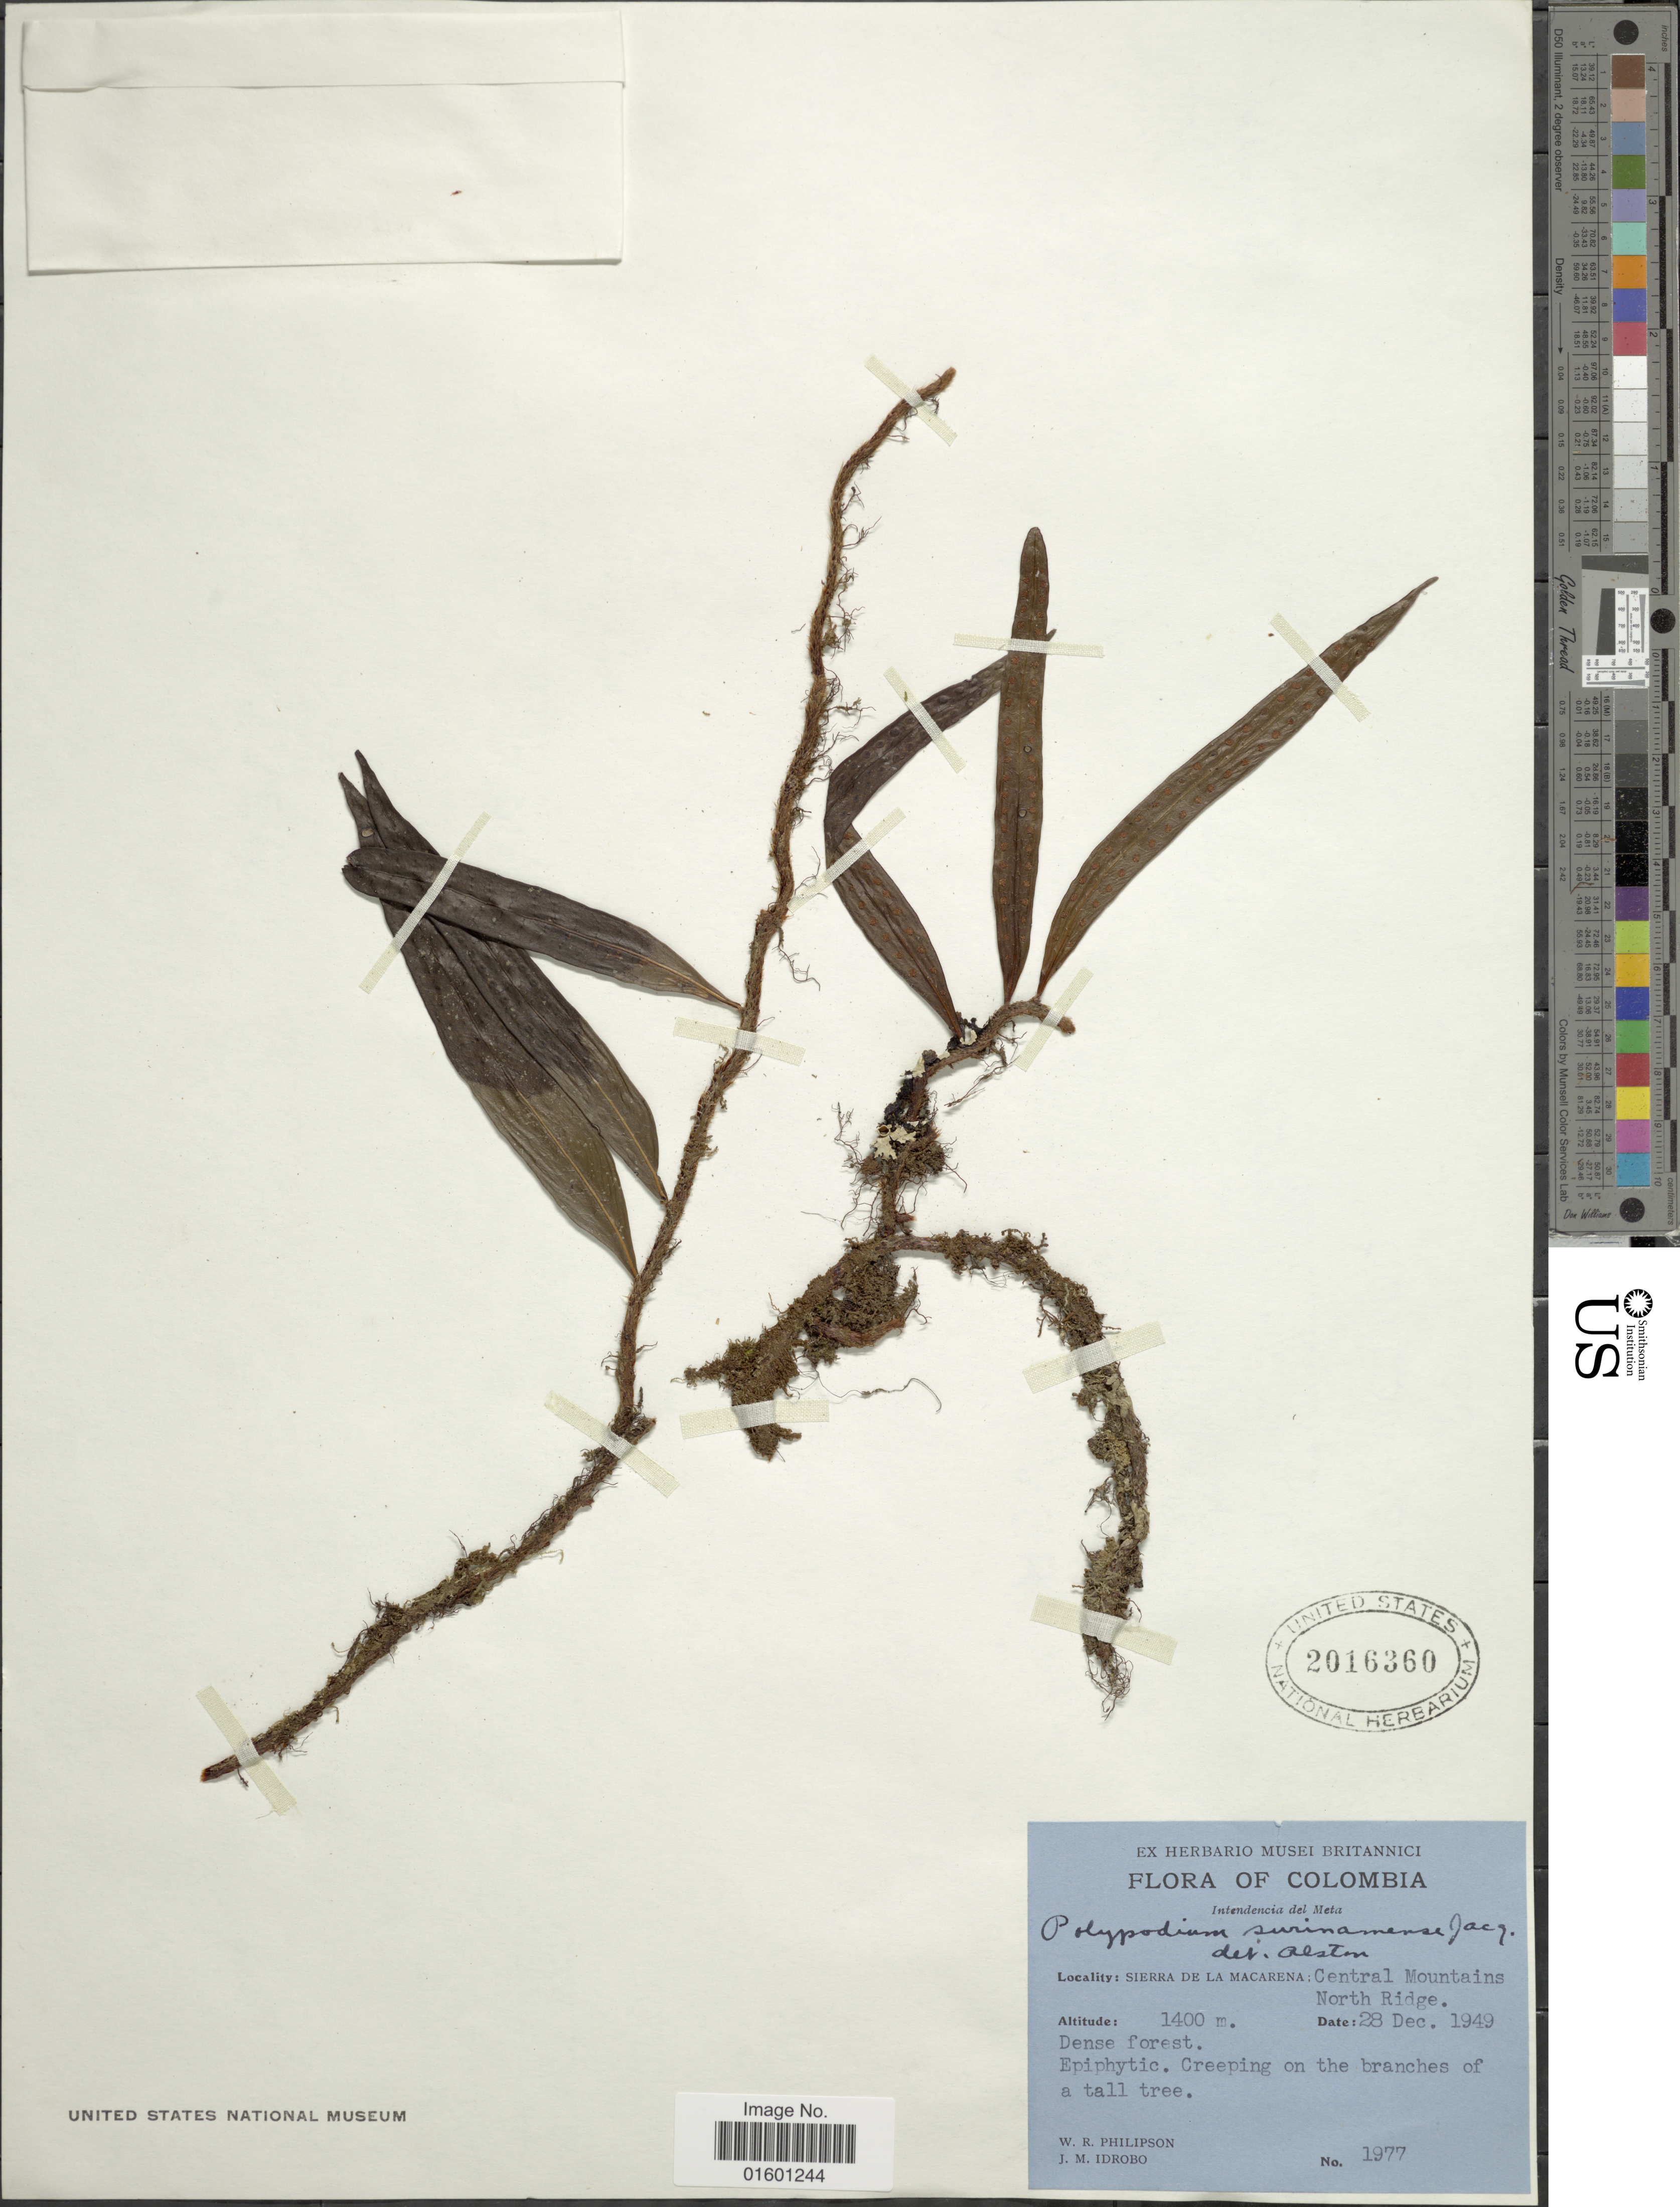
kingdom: Plantae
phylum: Tracheophyta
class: Polypodiopsida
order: Polypodiales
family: Polypodiaceae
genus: Microgramma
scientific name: Microgramma lycopodioides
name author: (L.) Copel.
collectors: W. R. Philipson & J. M. Idrobo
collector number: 1977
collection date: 1949-12-28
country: Colombia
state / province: Meta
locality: Sierra de la Macarena: Central Mountains North Ridge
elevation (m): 1400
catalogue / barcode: US 2016360